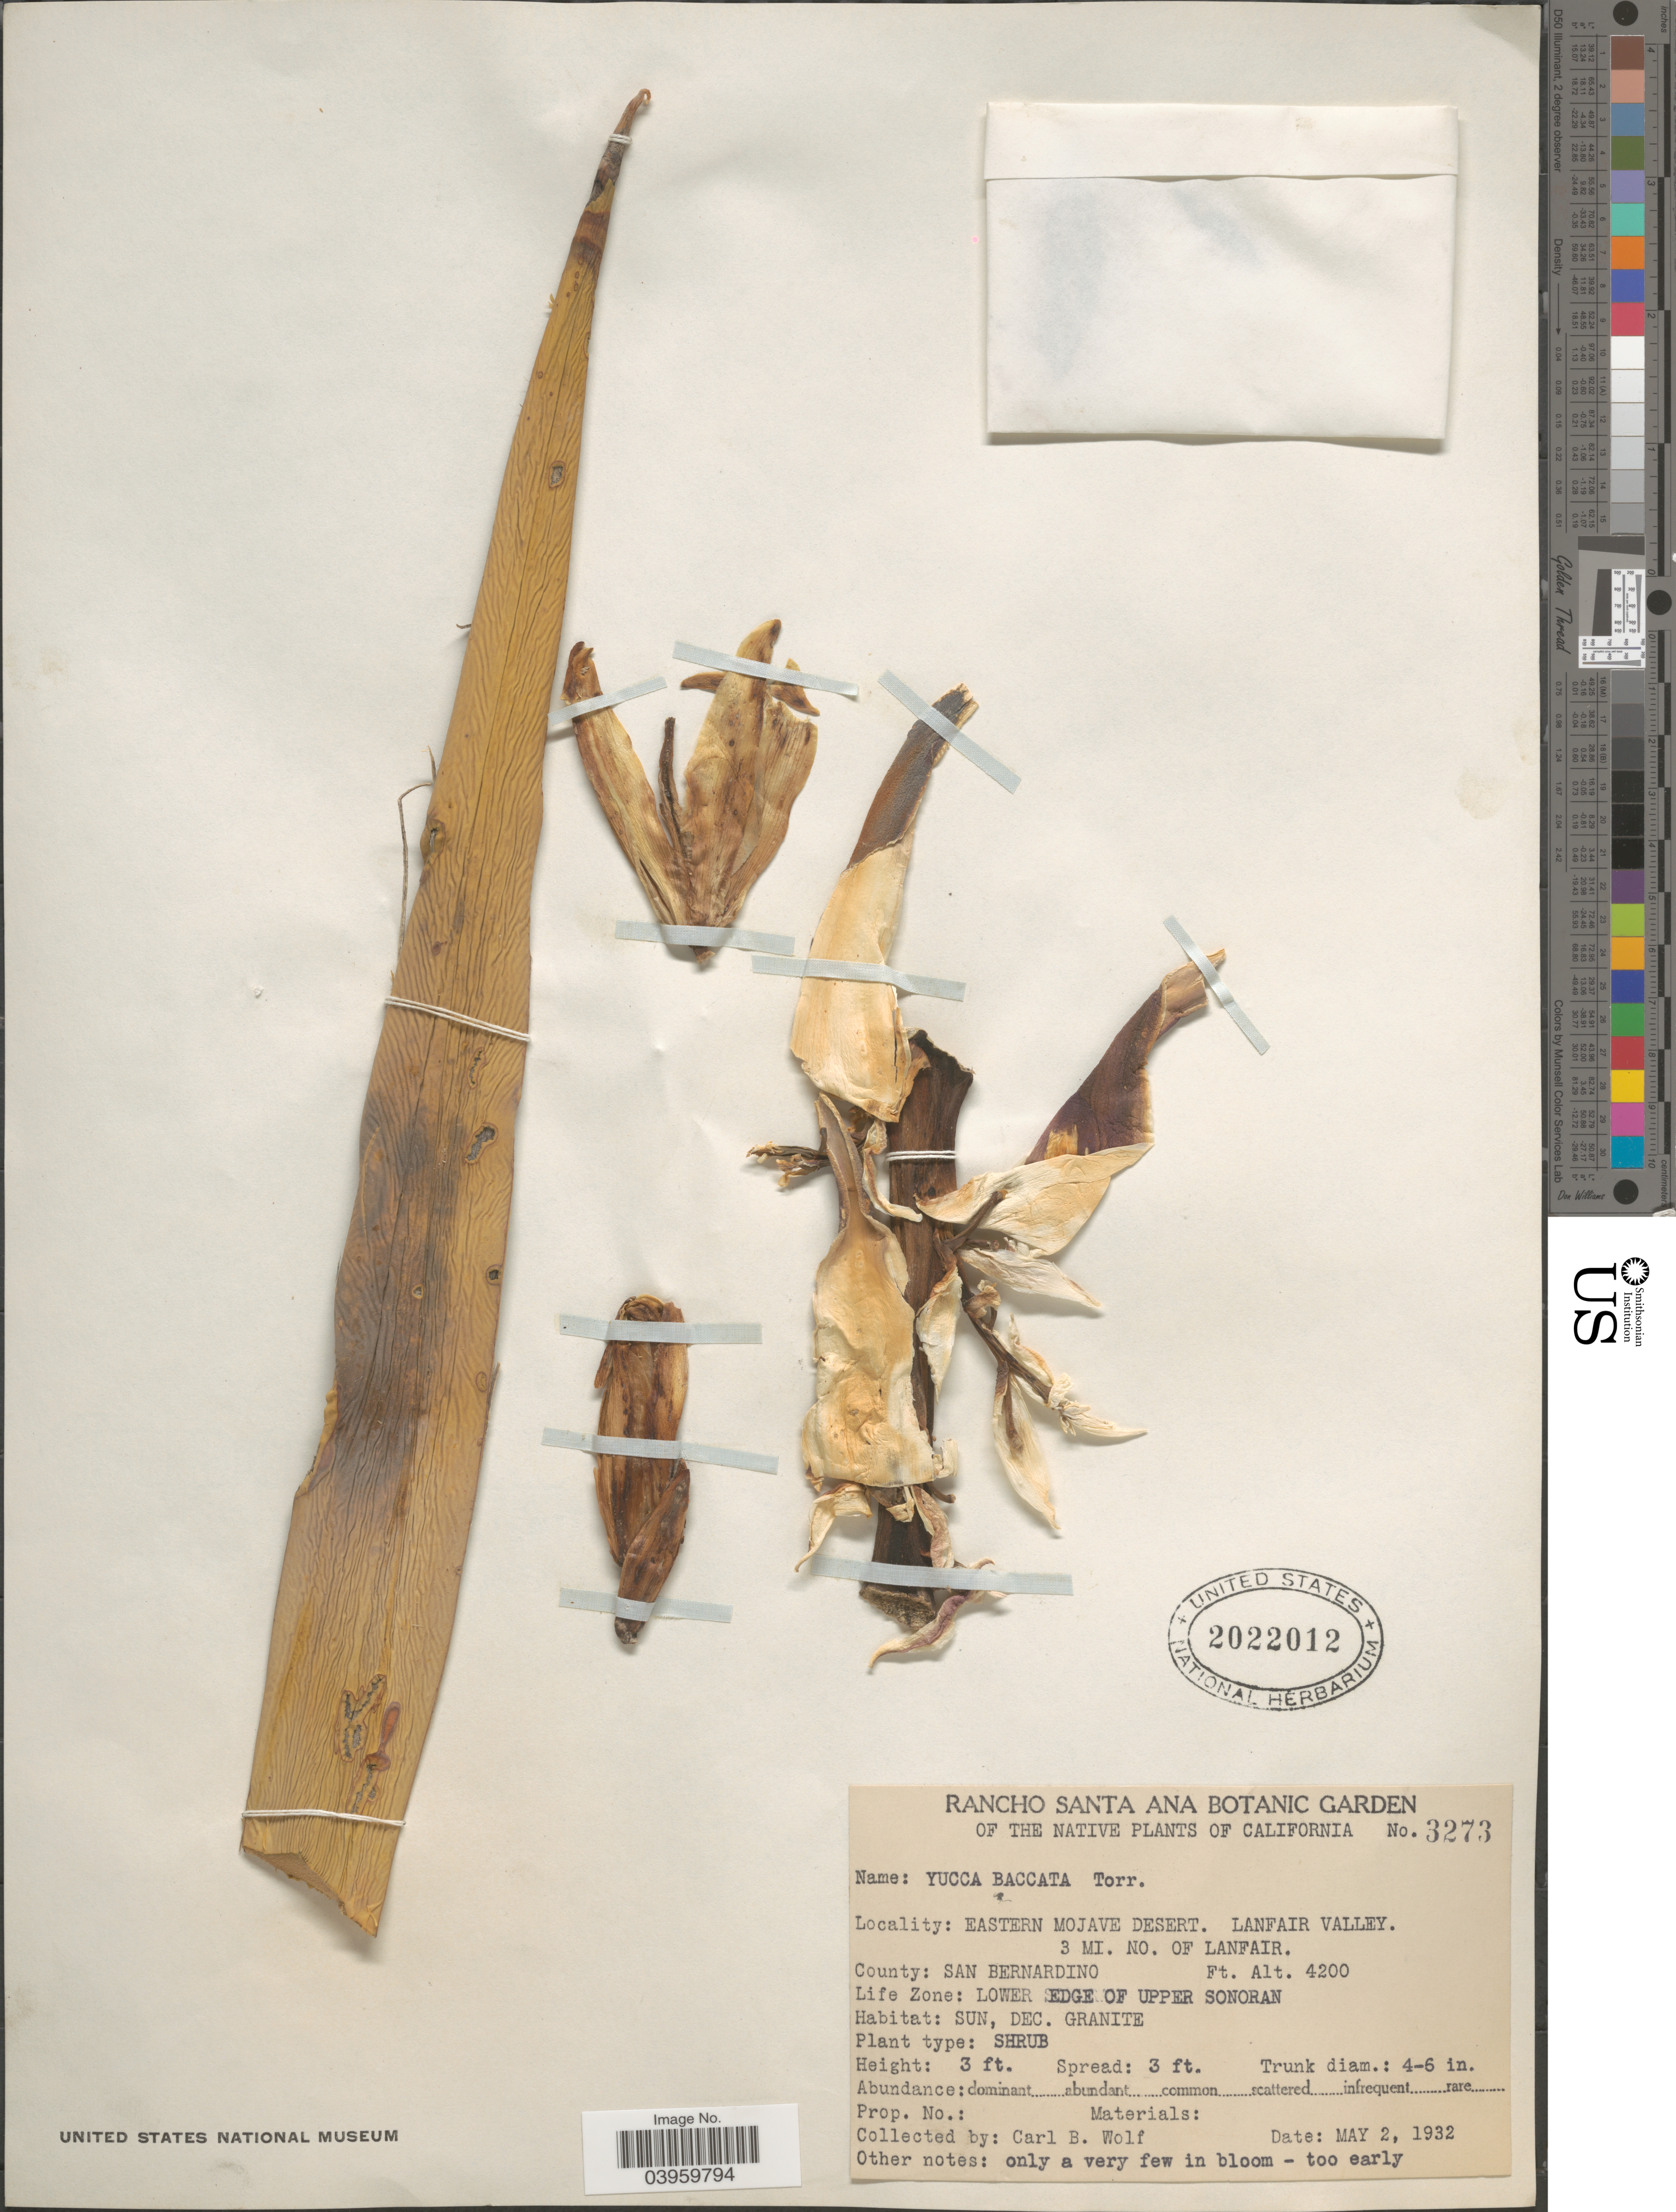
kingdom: Plantae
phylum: Tracheophyta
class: Liliopsida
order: Asparagales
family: Asparagaceae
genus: Yucca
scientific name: Yucca baccata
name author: Torr.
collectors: C. B. Wolf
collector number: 3273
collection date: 1932-05-02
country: United States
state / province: California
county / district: San Bernardino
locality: Eastern Mojave Desert. Lanfair Valley. 3 mi. no. of Lanfair. County: San Bernardino. Life Zone: Lowe edge of Upper Sonoran.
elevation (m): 1280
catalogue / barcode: US 2022012